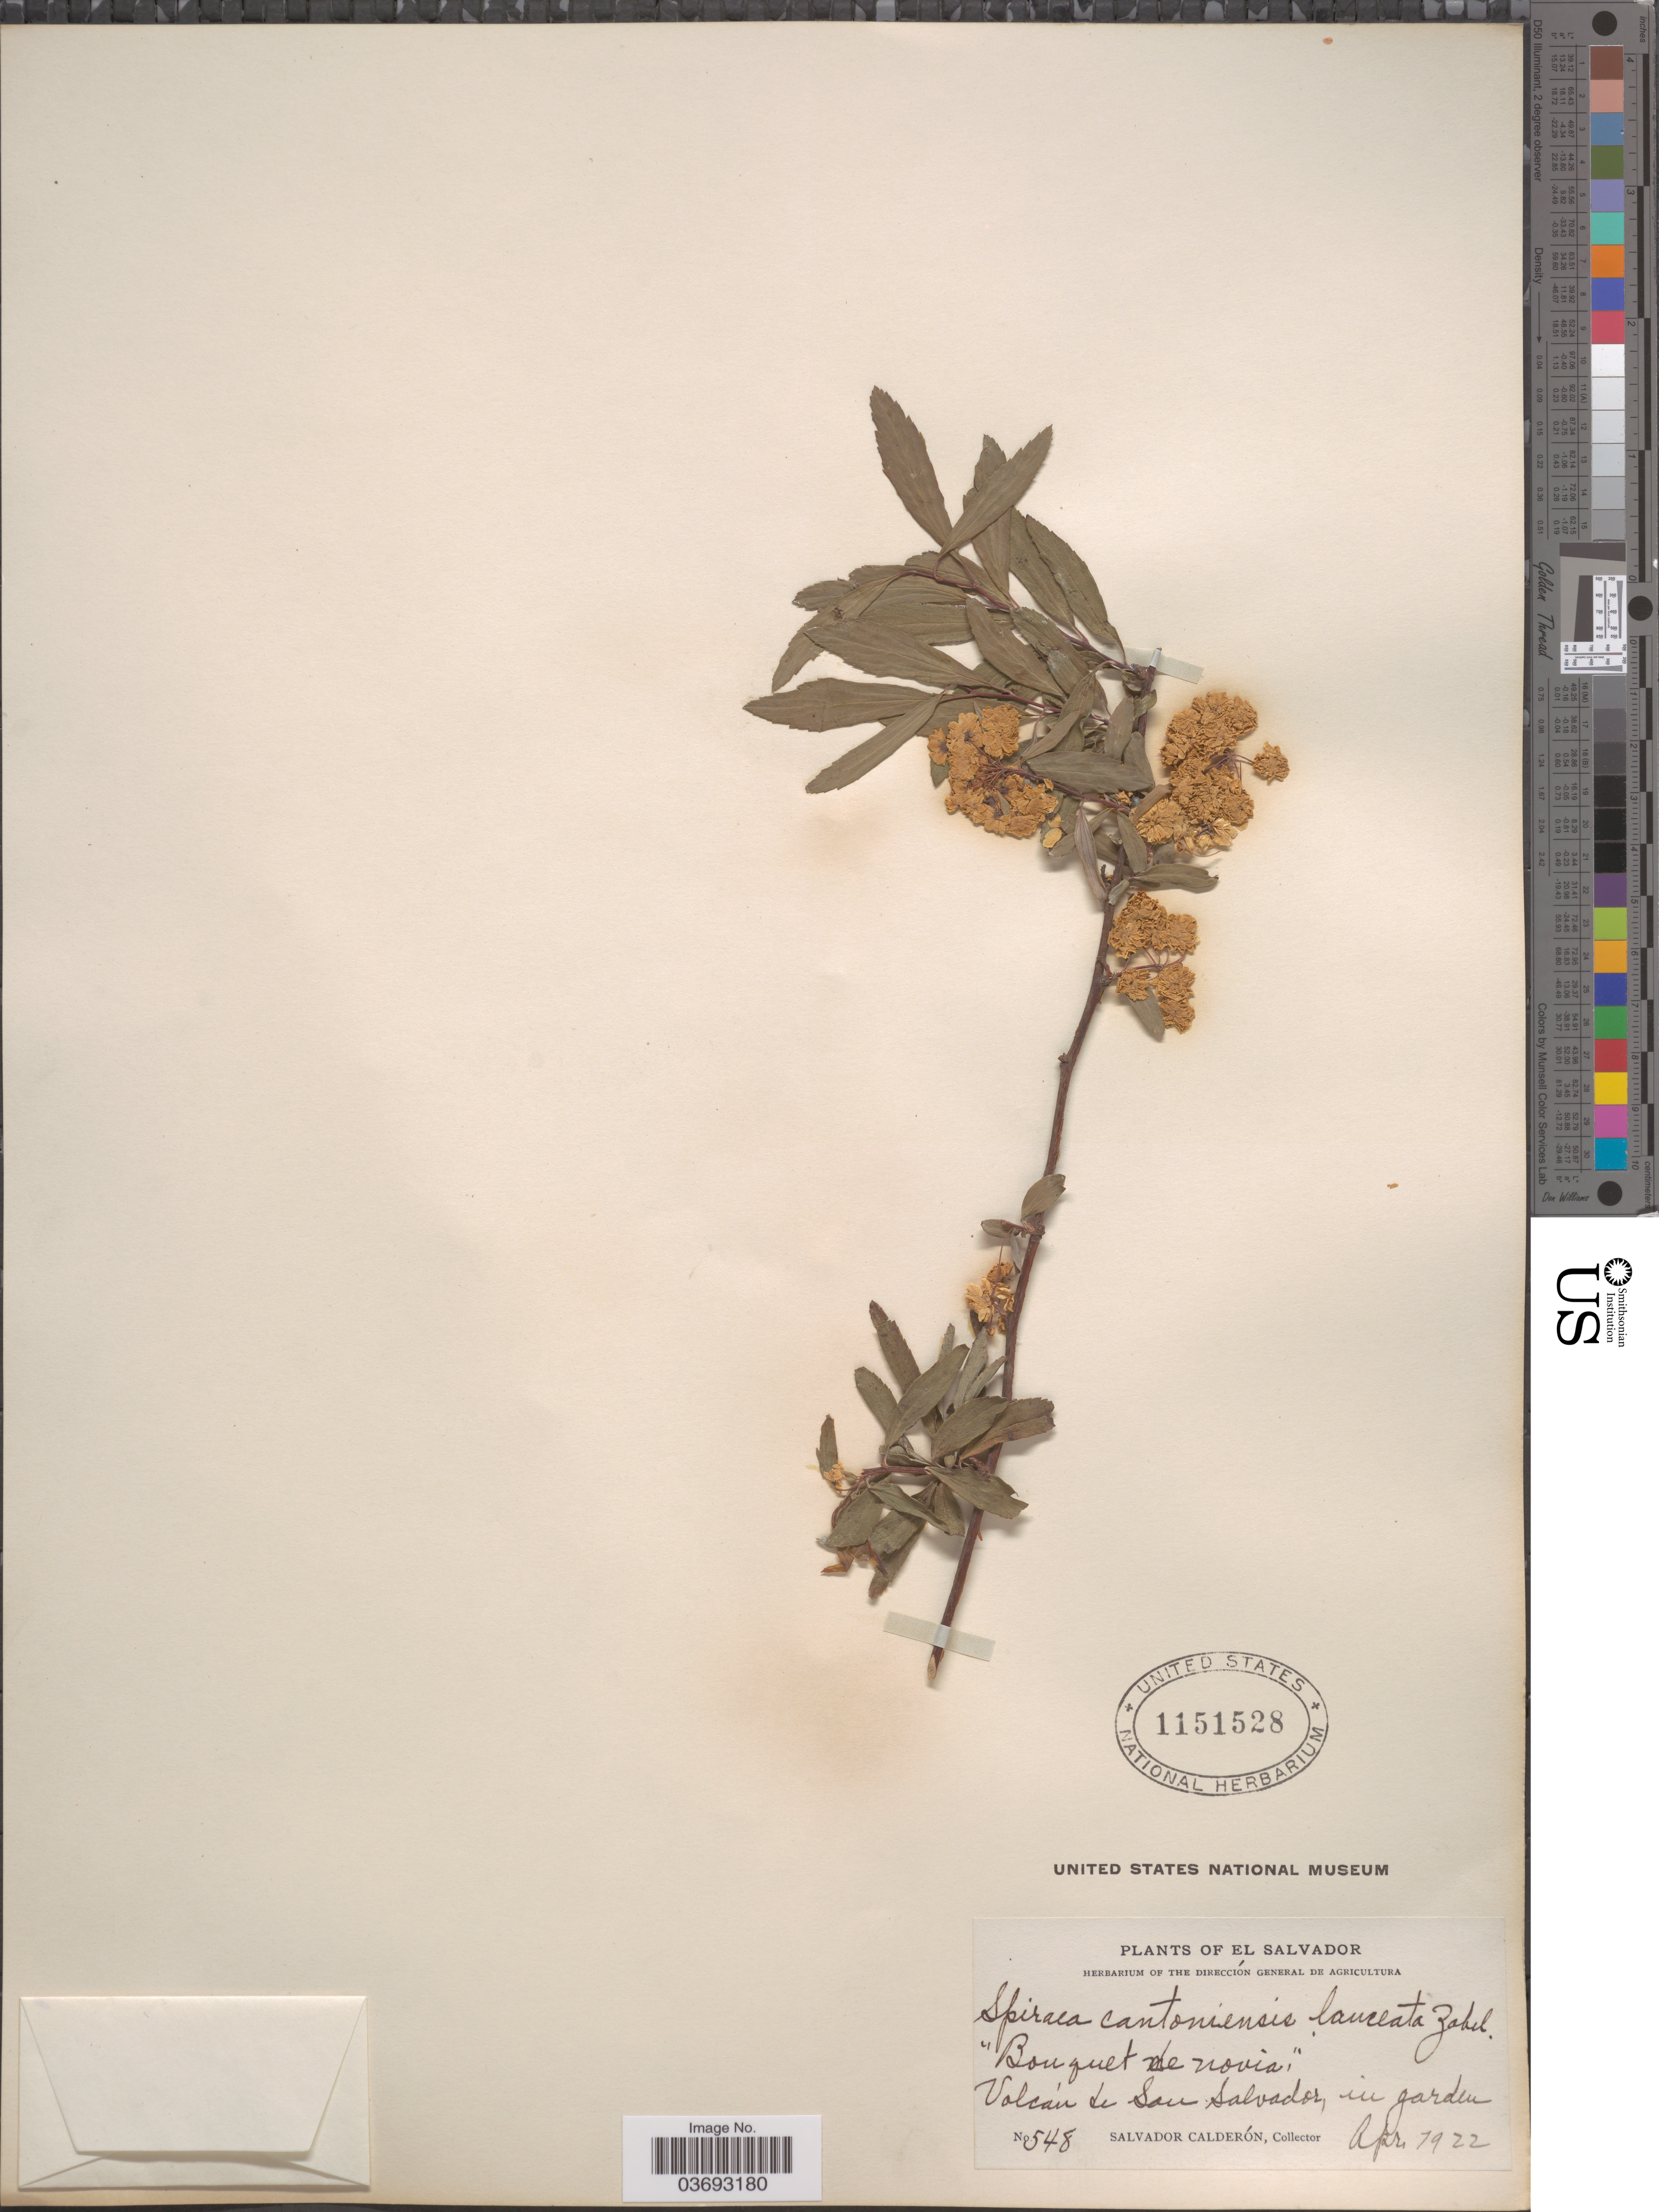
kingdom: Plantae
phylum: Tracheophyta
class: Magnoliopsida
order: Rosales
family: Rosaceae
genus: Spiraea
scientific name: Spiraea cantoniensis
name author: Lour.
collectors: S. Calderón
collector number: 548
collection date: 1922-04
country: El Salvador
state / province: San Salvador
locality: Volcán de San Salvador, in garden.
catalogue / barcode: US 1151528